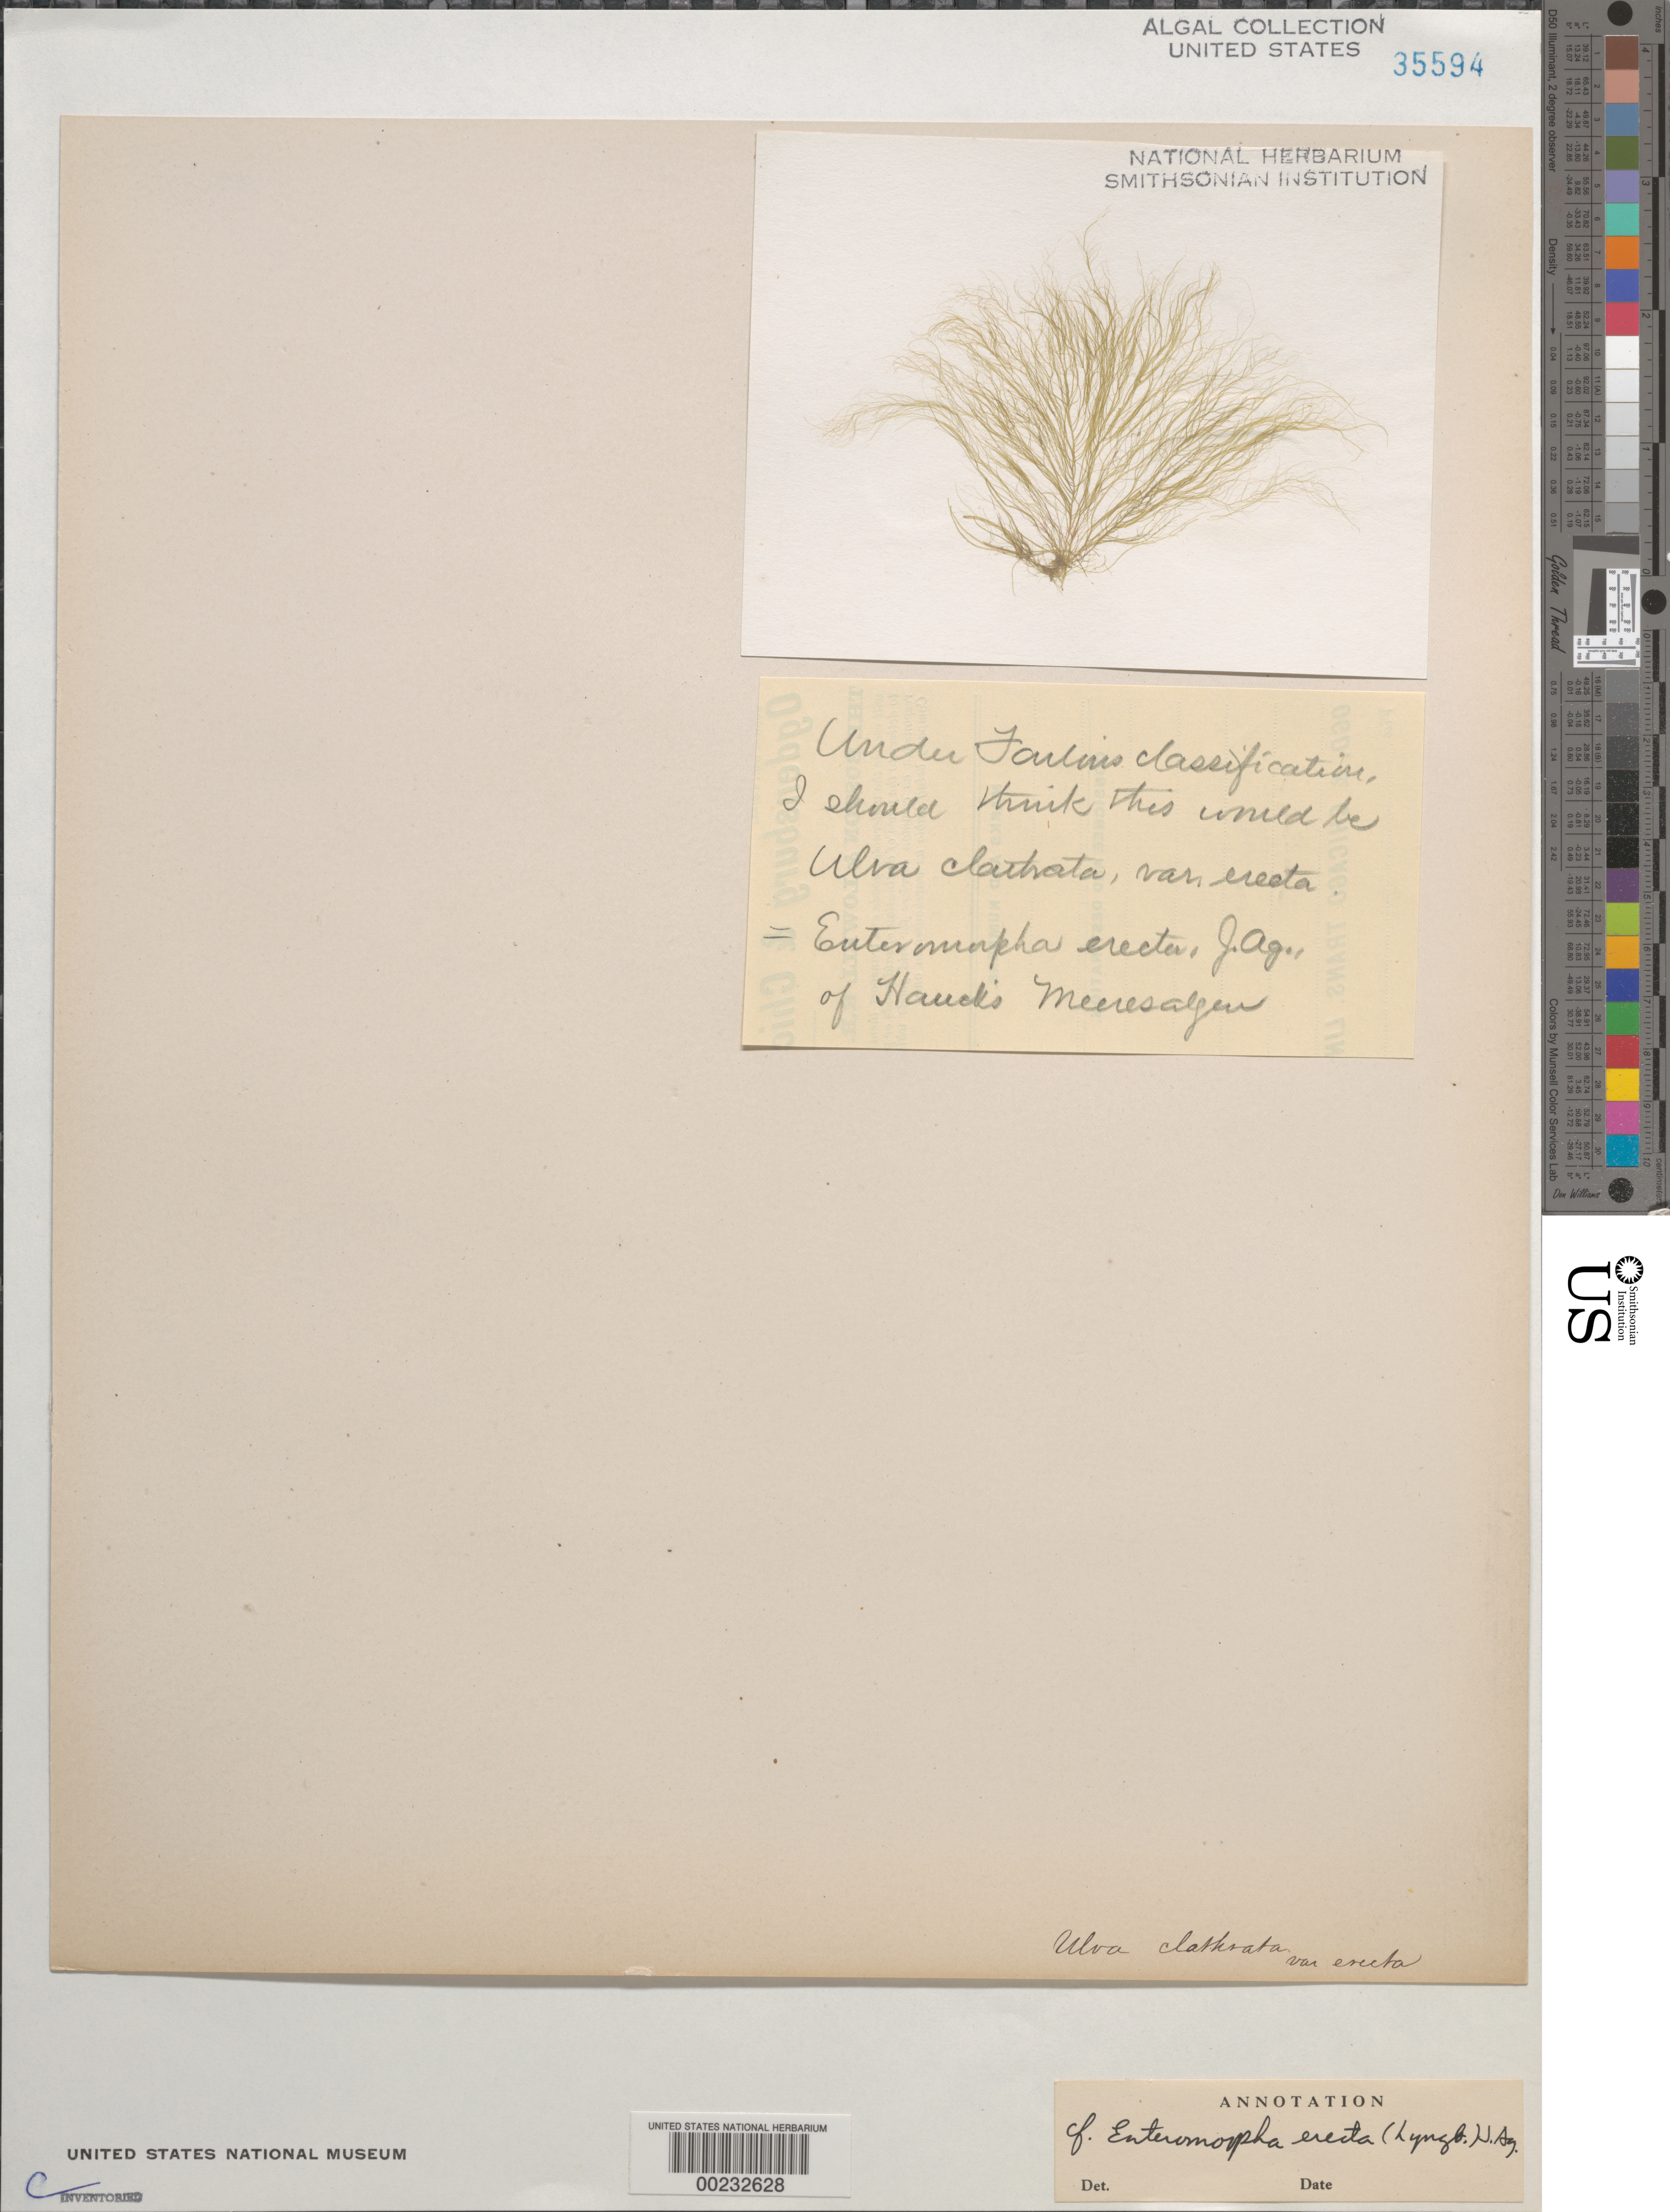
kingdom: Plantae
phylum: Chlorophyta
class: Ulvophyceae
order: Ulvales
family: Ulvaceae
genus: Ulva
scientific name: Ulva paradoxa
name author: C. Agardh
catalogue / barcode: US 35594